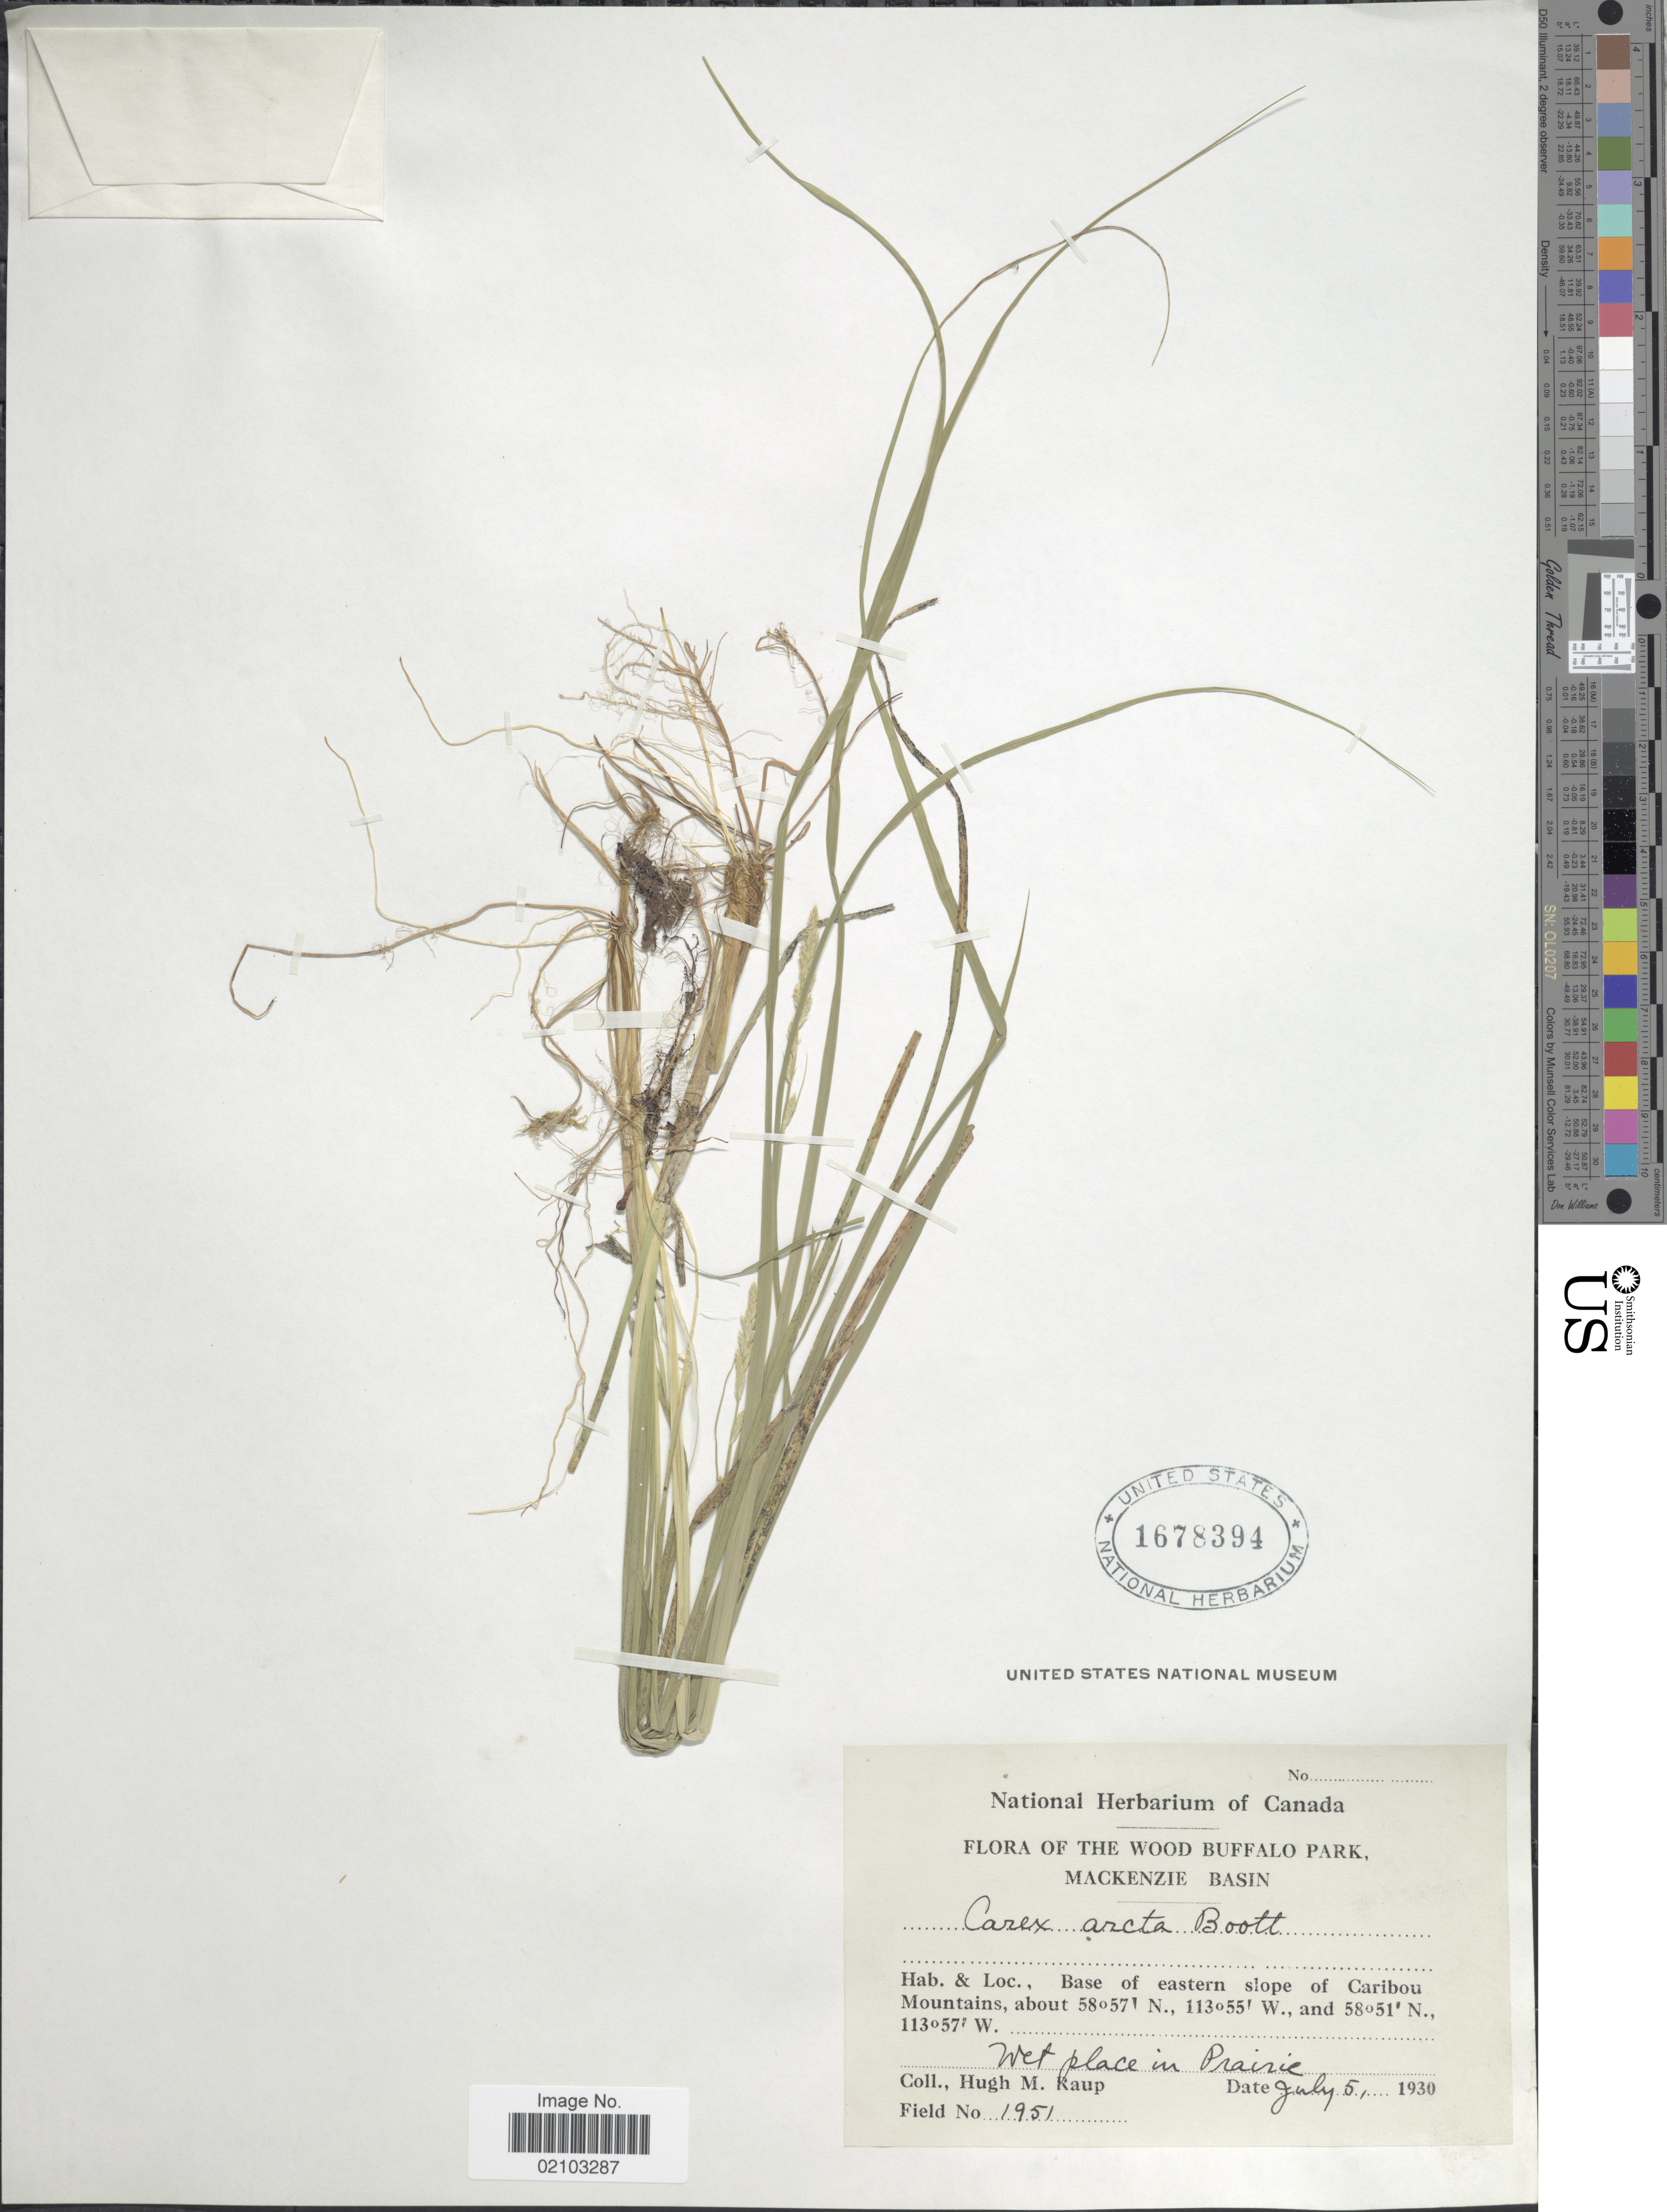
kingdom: Plantae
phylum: Tracheophyta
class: Liliopsida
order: Poales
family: Cyperaceae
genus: Carex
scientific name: Carex arcta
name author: Boott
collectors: H. Raup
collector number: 1951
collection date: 1930-07-05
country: Canada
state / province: Alberta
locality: Wood Buffalo Park, Mackenzie Basin. Base of eastern slope of Caribou Mountains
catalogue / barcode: US 1678394